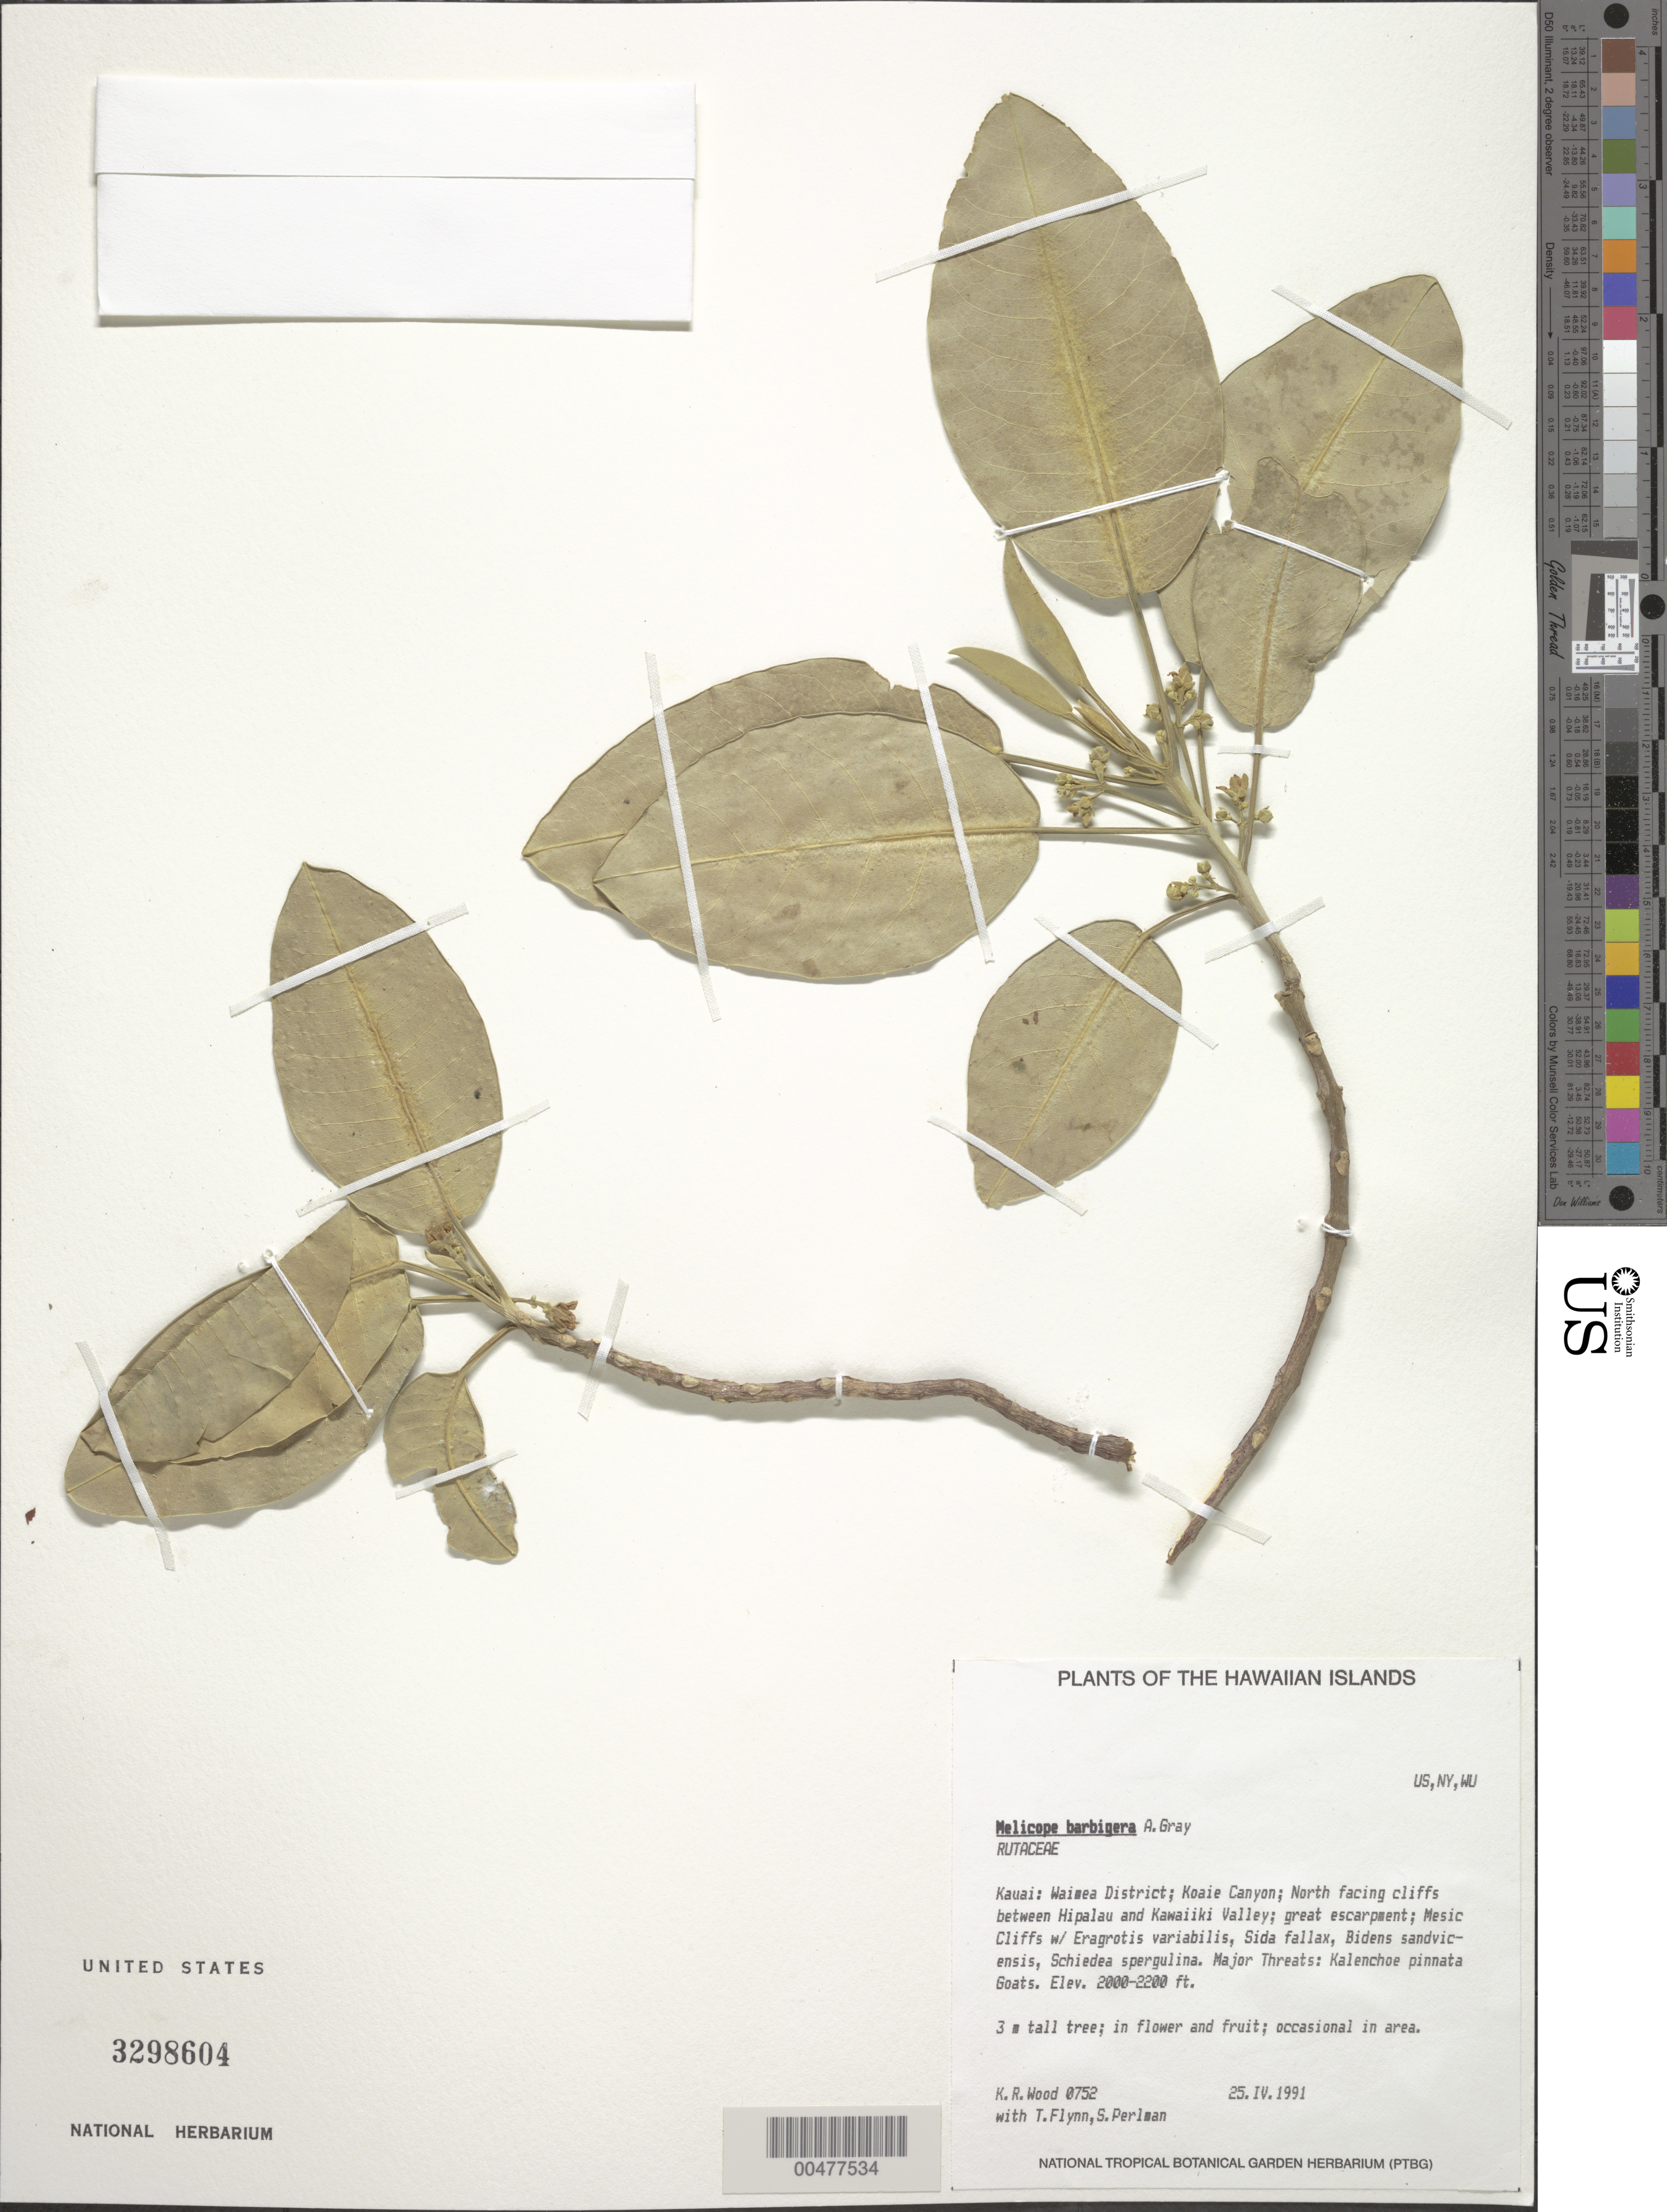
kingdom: Plantae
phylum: Tracheophyta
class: Magnoliopsida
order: Sapindales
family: Rutaceae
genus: Melicope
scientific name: Melicope barbigera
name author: A. Gray in Wilkes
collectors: K. R. Wood, T. W. Flynn & S. P. Perlman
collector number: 0752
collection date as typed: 25 Apr 1991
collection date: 1991-04-25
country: United States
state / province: Hawaii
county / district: Kauai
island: Kaua'i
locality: Waimea Dist., Koaie Canyon, N facing cliffs between Hipalau and Kawaiiki Valley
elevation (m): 610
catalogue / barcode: US 3298604